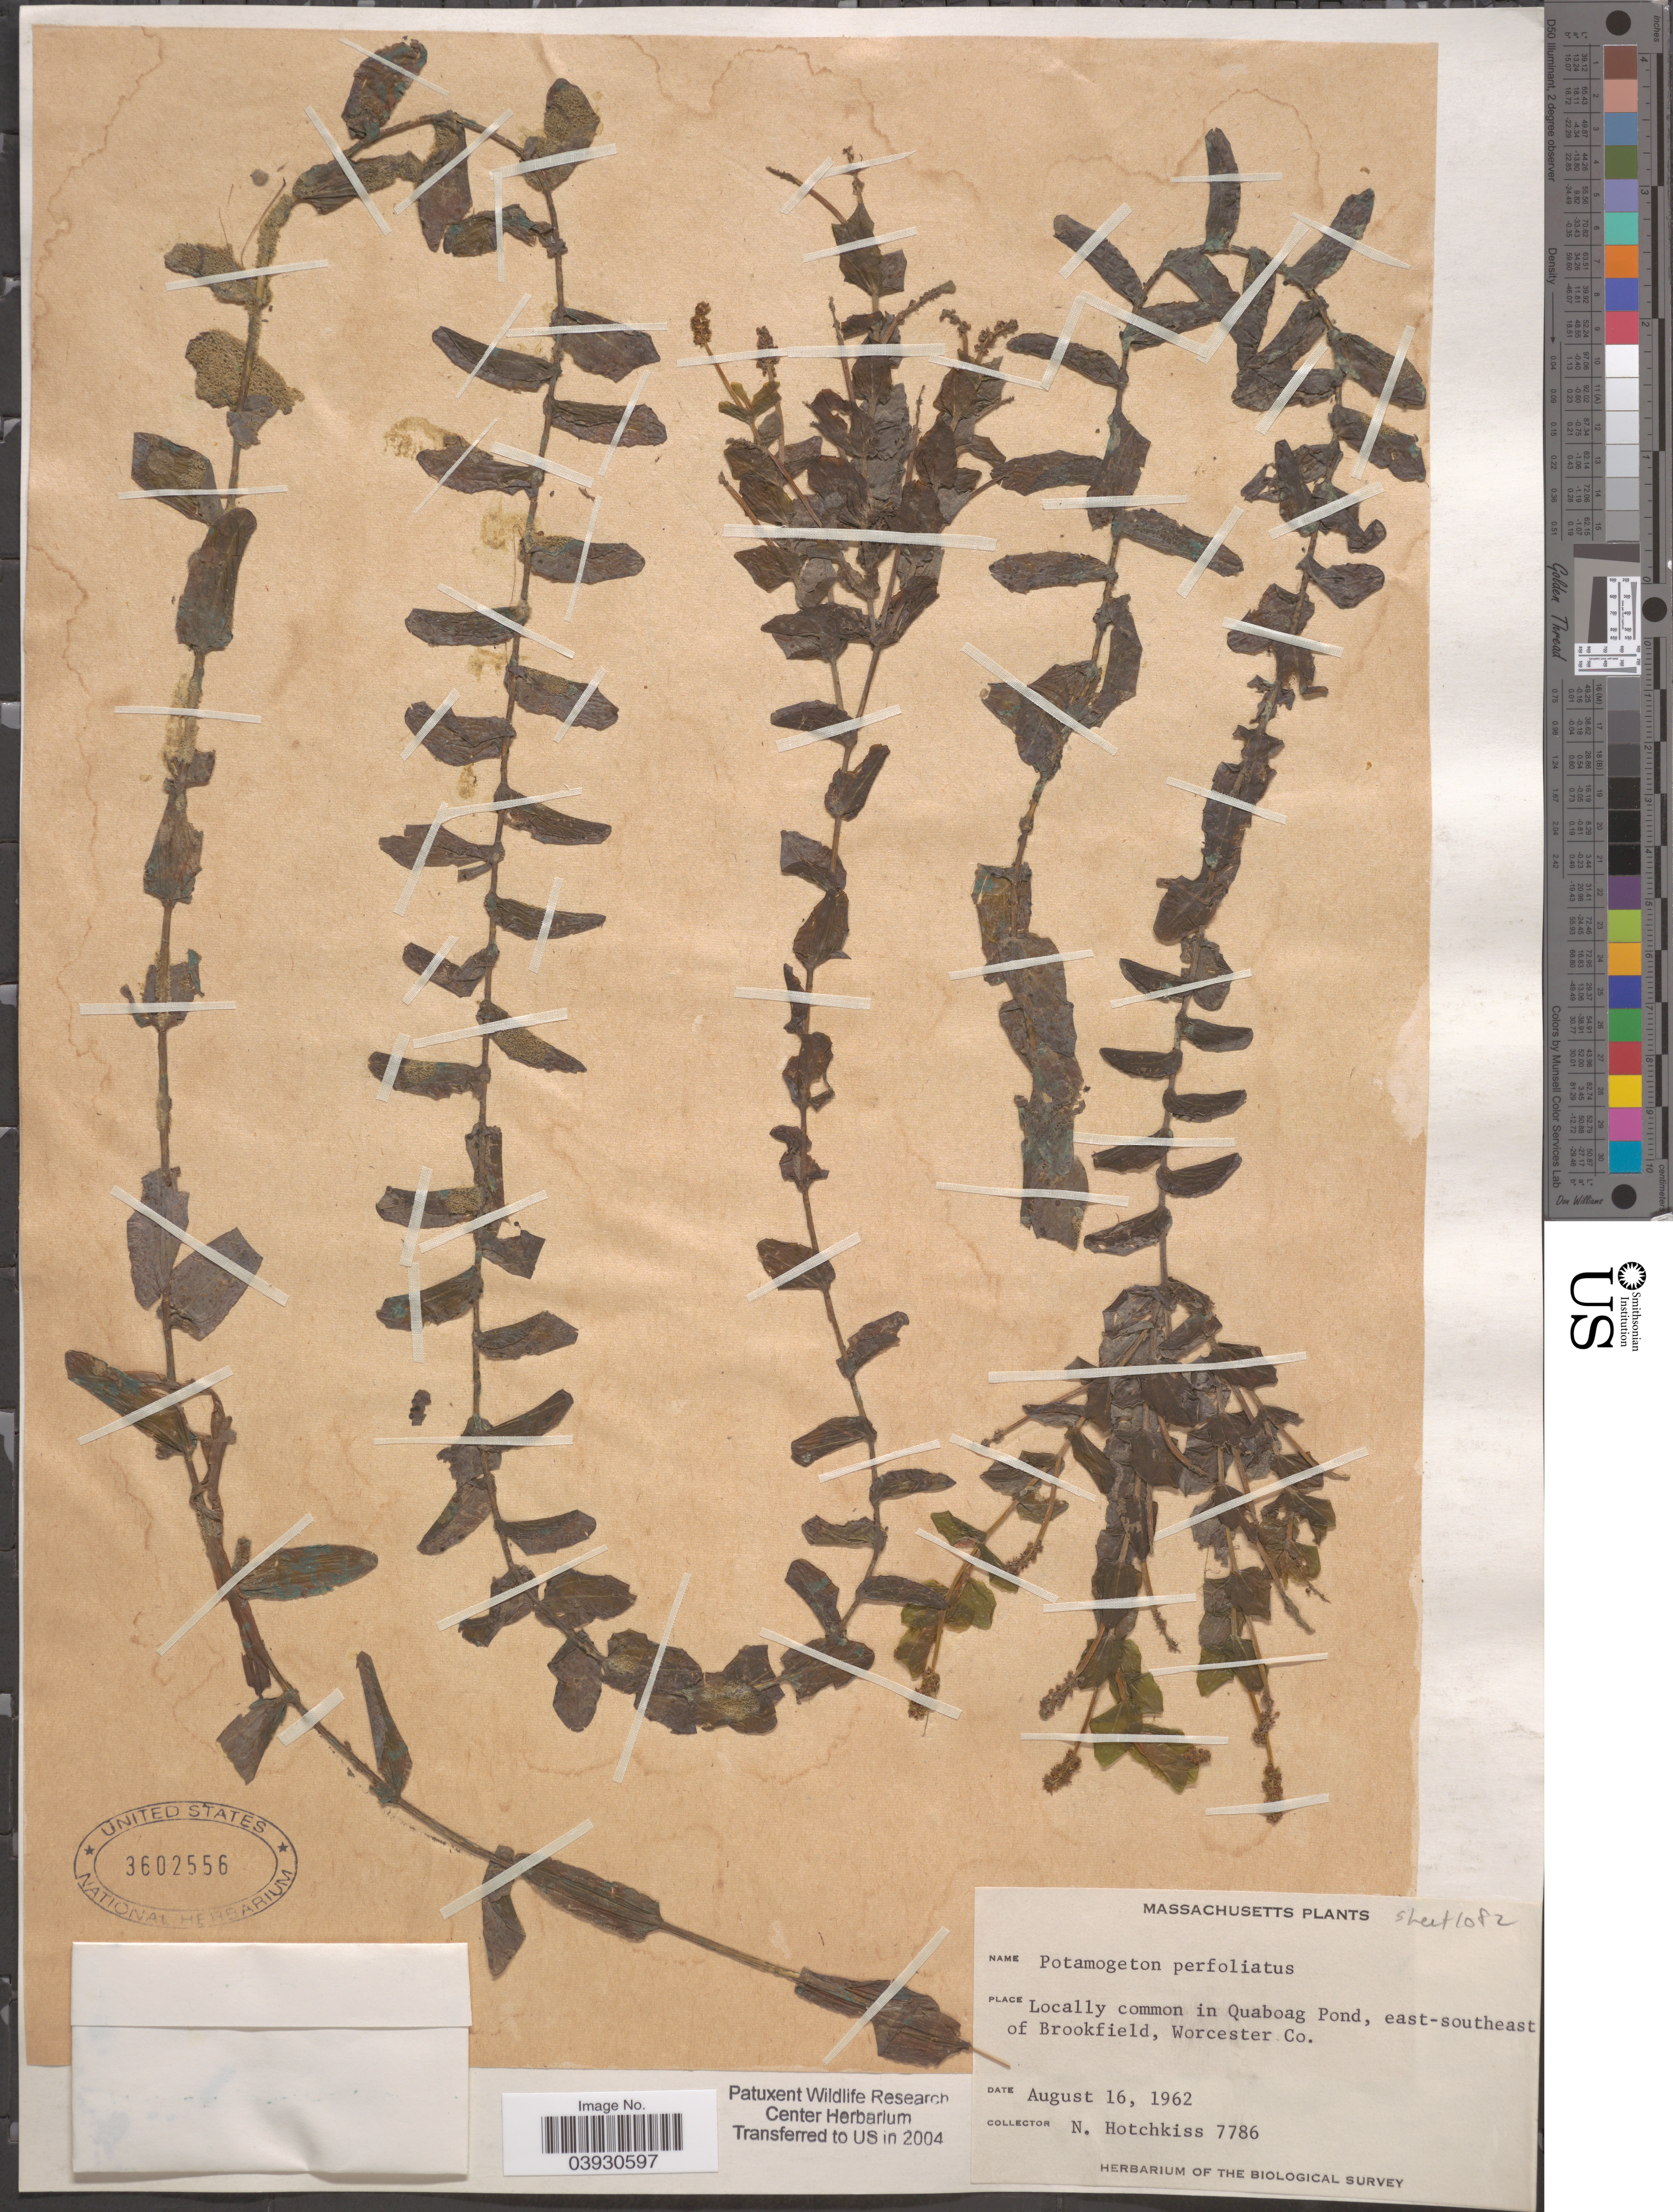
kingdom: Plantae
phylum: Tracheophyta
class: Liliopsida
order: Alismatales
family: Potamogetonaceae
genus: Potamogeton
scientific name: Potamogeton perfoliatus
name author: L.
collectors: N. Hotchkiss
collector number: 7786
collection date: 1962-08-16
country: United States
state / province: Massachusetts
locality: In Quaboag Pond, east-southeast of Brookfield, Worcester Co.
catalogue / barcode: US 3602556